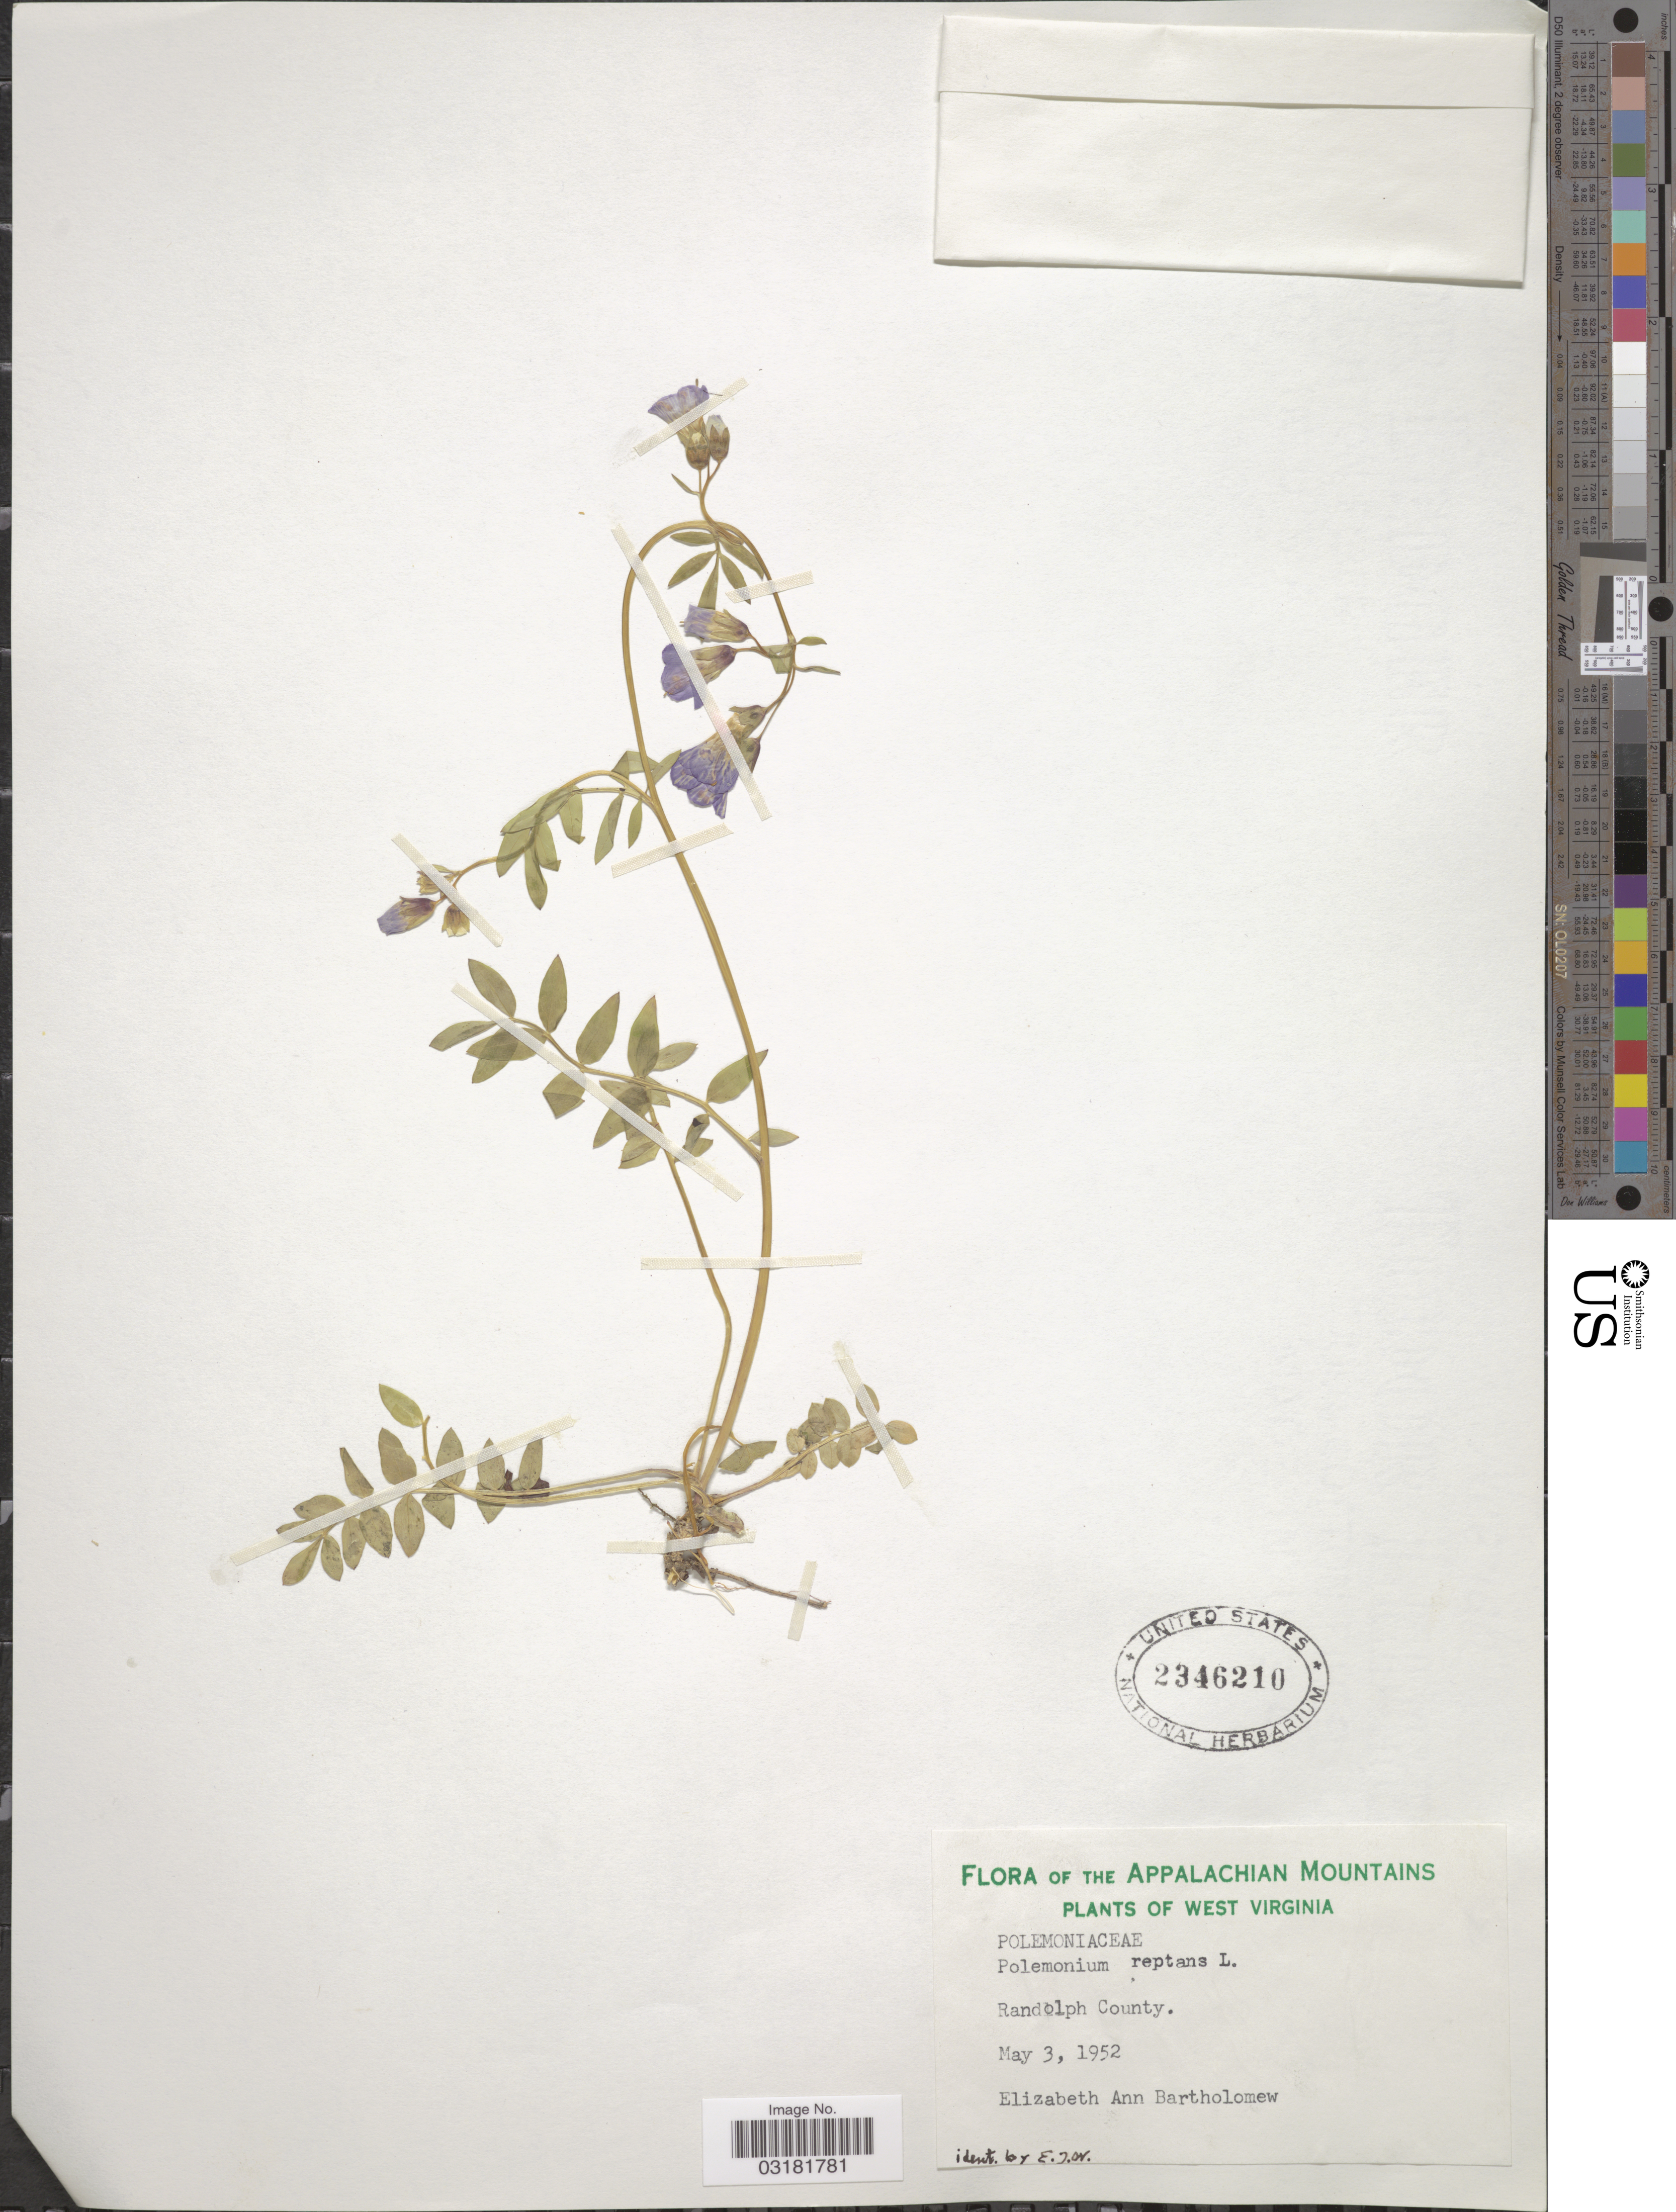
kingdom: Plantae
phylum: Tracheophyta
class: Magnoliopsida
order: Ericales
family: Polemoniaceae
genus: Polemonium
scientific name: Polemonium reptans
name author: L.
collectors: E. Bartholomew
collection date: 1952-05-03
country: United States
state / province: West Virginia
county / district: Randolph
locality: The Appalachian Mountains. Randolph County.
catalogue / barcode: US 2346210